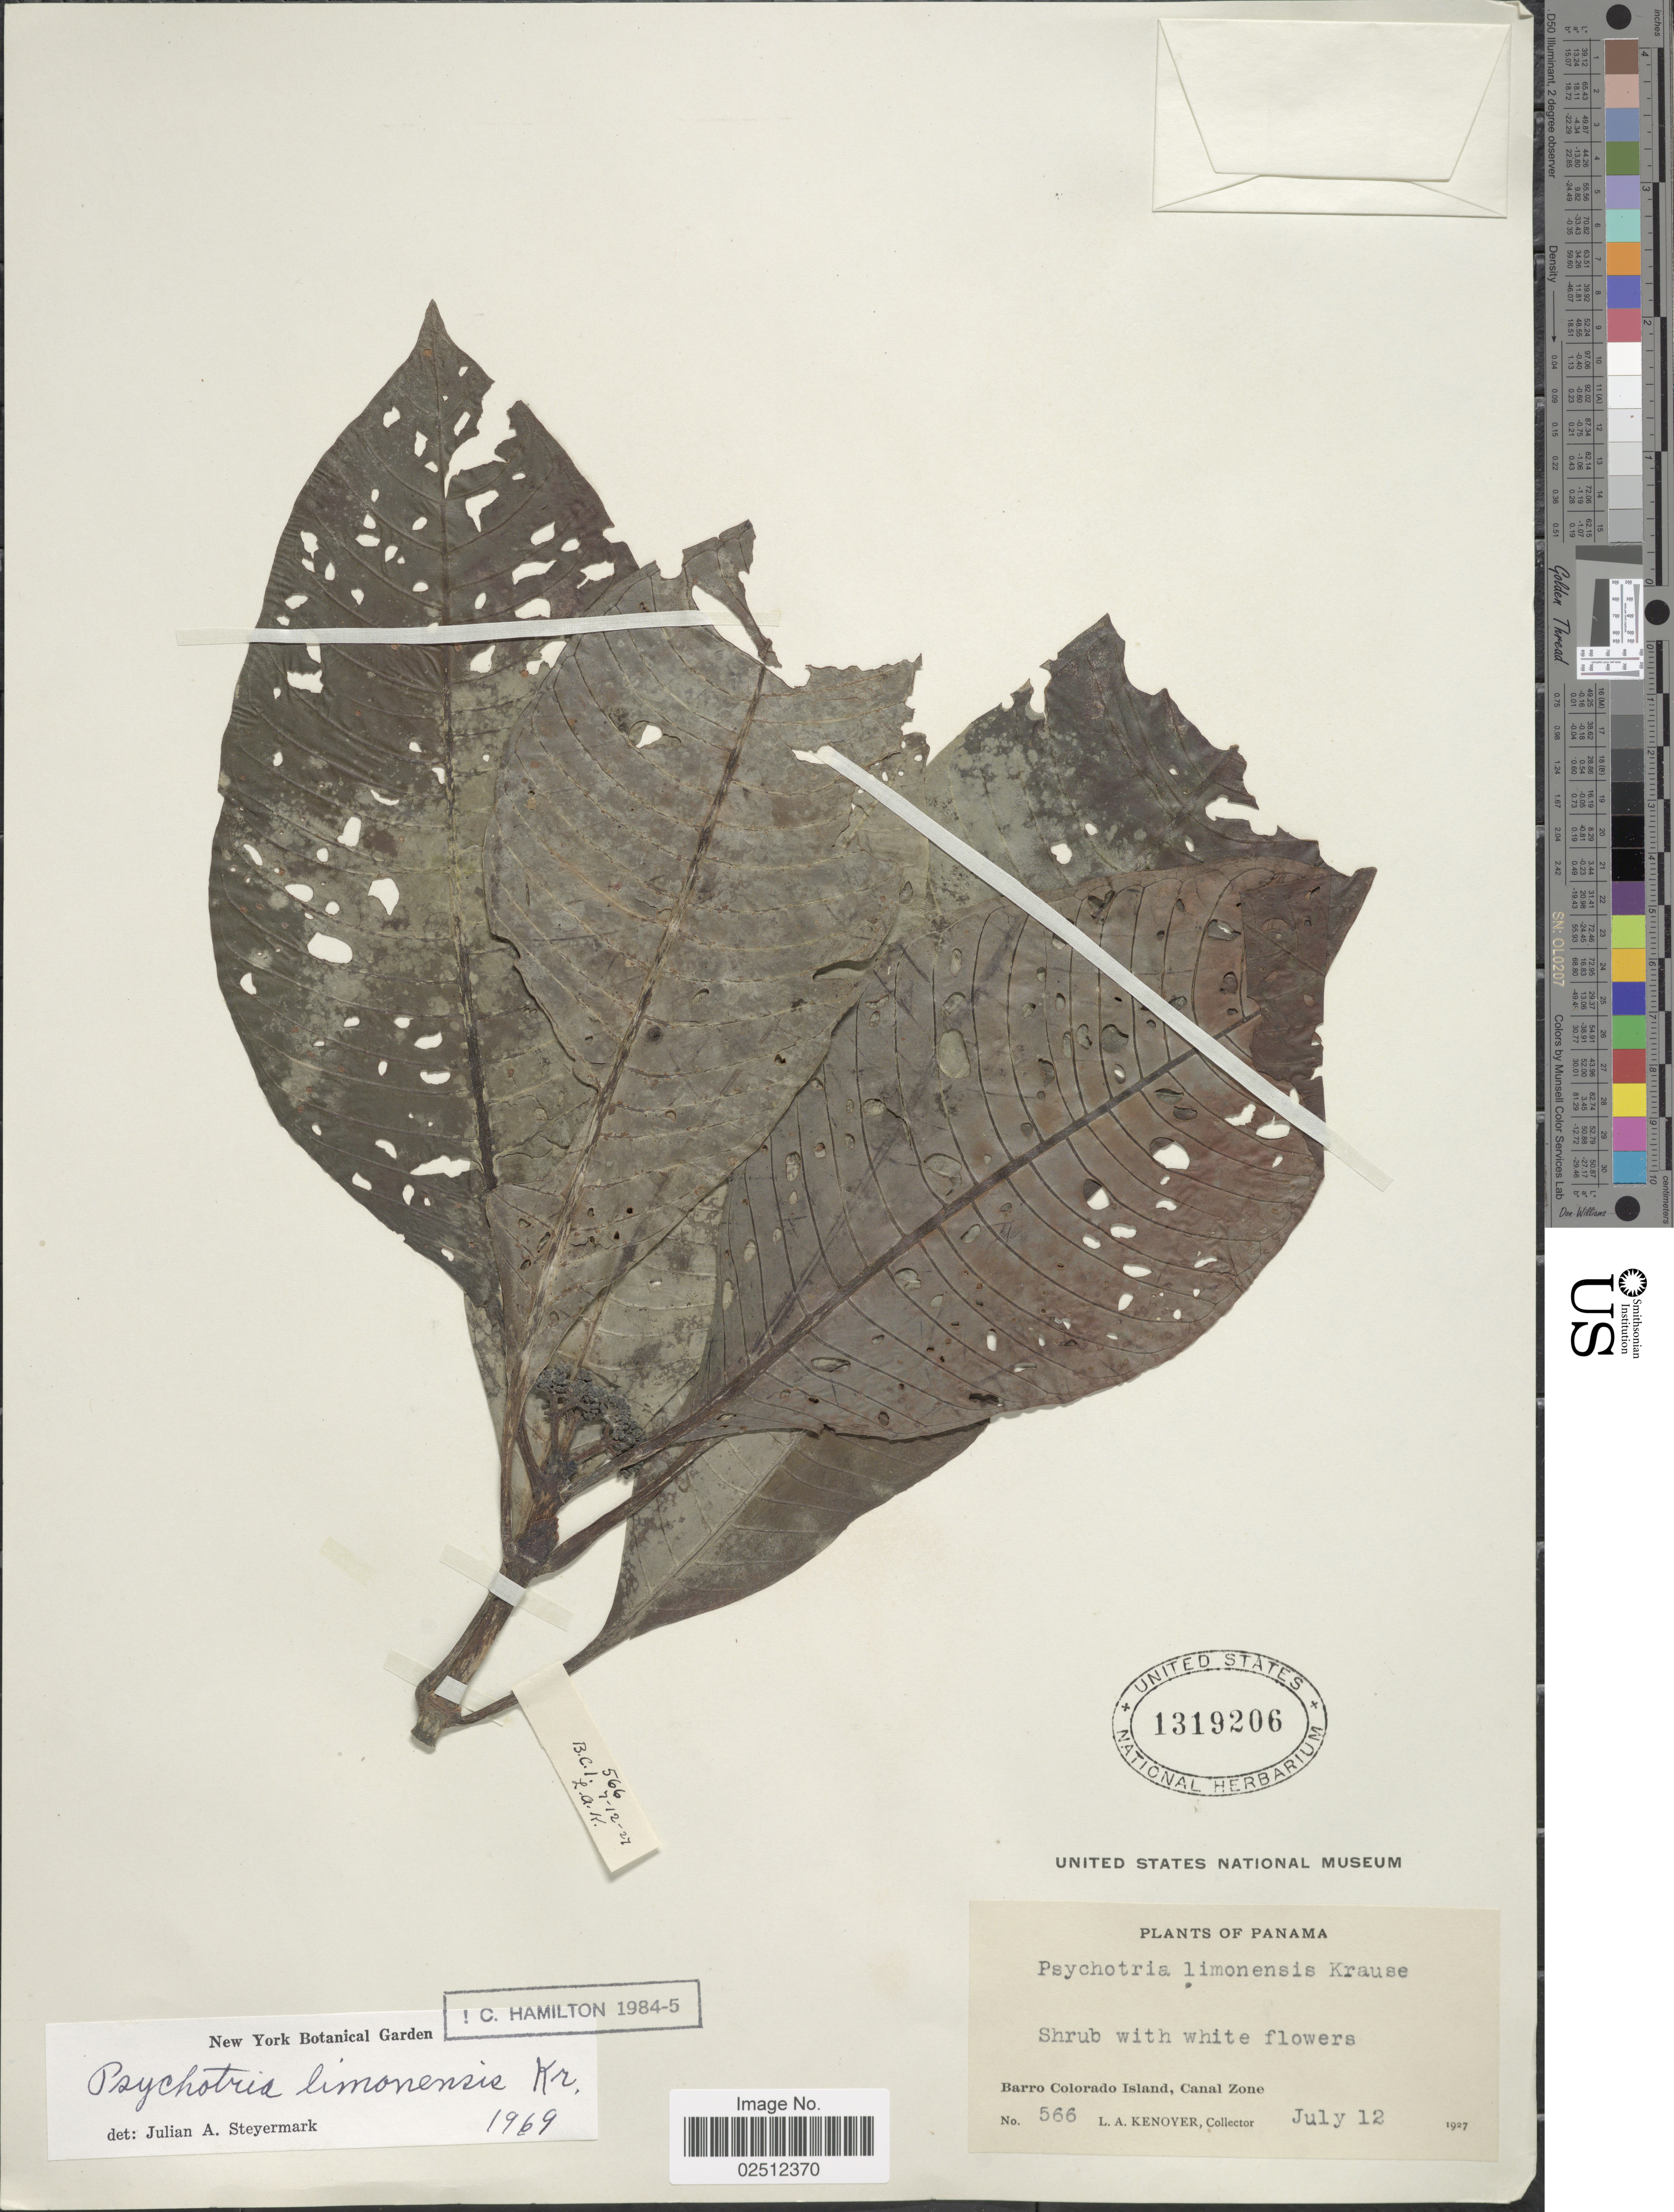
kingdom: Plantae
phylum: Tracheophyta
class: Magnoliopsida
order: Gentianales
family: Rubiaceae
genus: Psychotria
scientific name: Psychotria limonensis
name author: K. Krause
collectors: L. A. Kenoyer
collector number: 566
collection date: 1927-07-12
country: Panama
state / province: Panamá Oeste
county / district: Canal Zone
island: Barro Colorado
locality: Barro Colorado Island, Canal Zone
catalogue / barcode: US 1319206